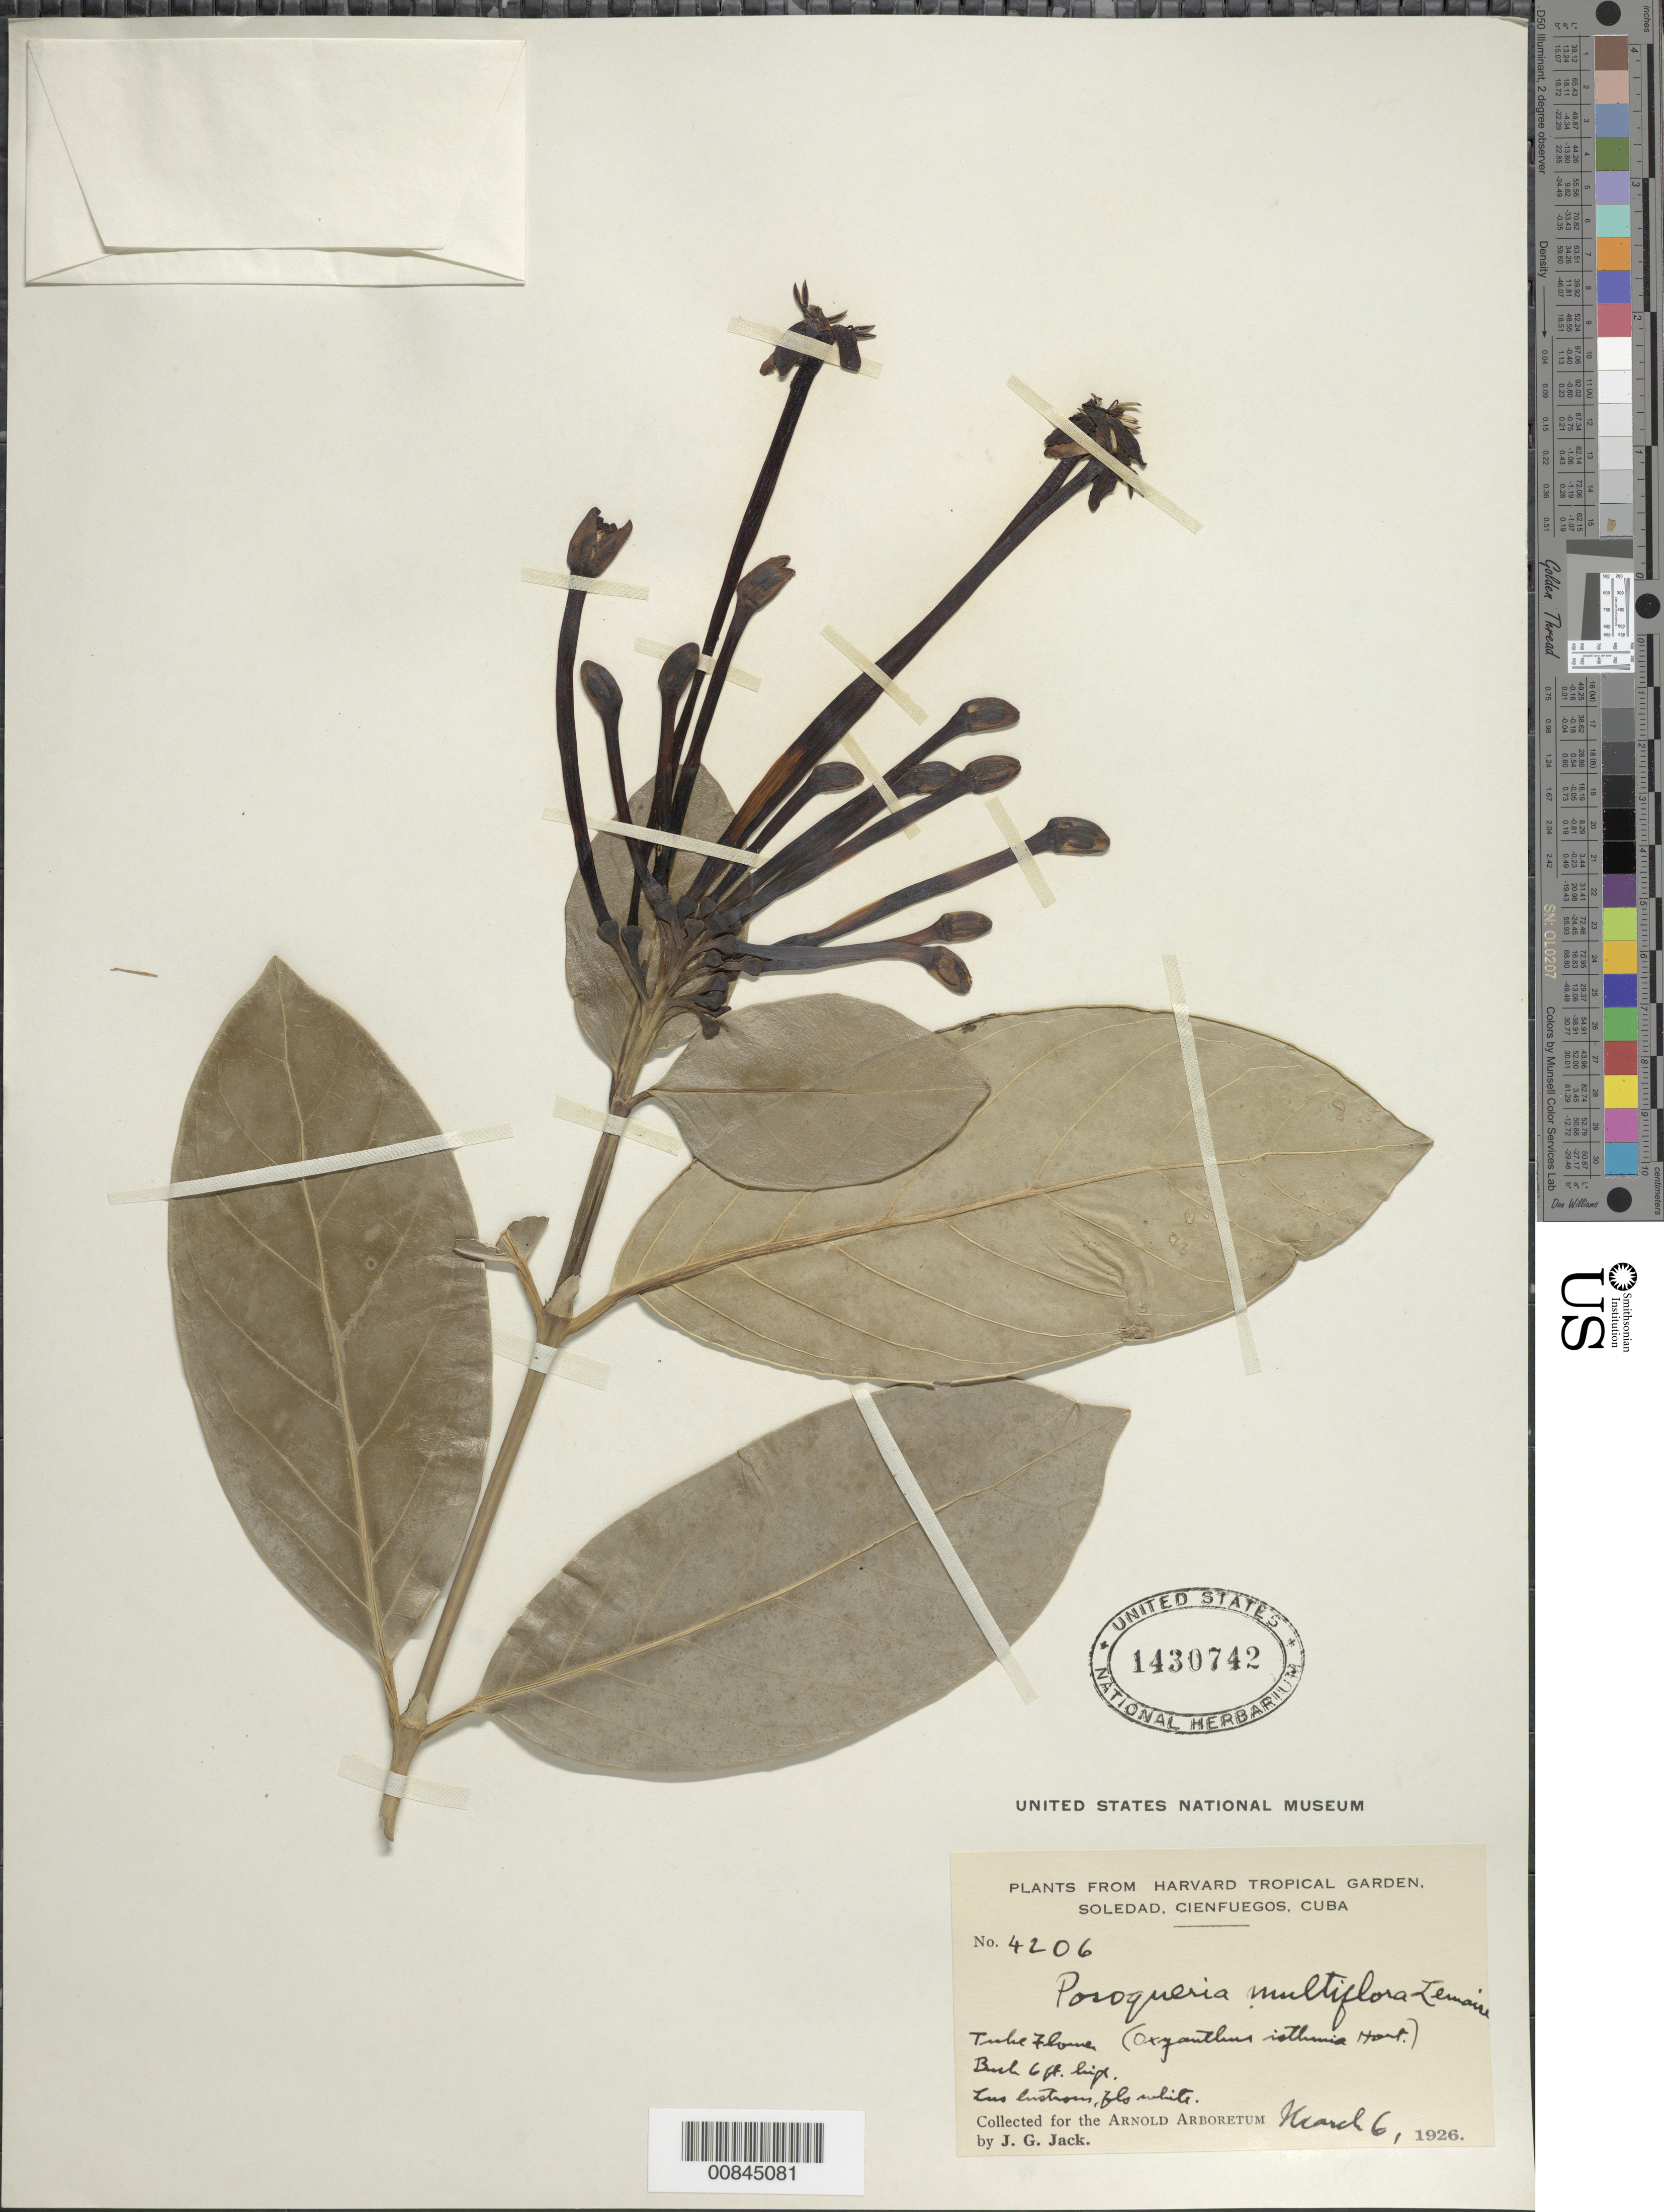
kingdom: Plantae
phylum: Tracheophyta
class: Magnoliopsida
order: Gentianales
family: Rubiaceae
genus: Posoqueria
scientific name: Posoqueria latifolia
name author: (Rudge) Roem. & Schult.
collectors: J. G. Jack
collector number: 4206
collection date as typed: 06 Mar 1926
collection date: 1926-03-06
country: Cuba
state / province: Las Villas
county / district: Cienfuegos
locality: Soledad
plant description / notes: Common name: Tube flower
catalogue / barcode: US 1430742